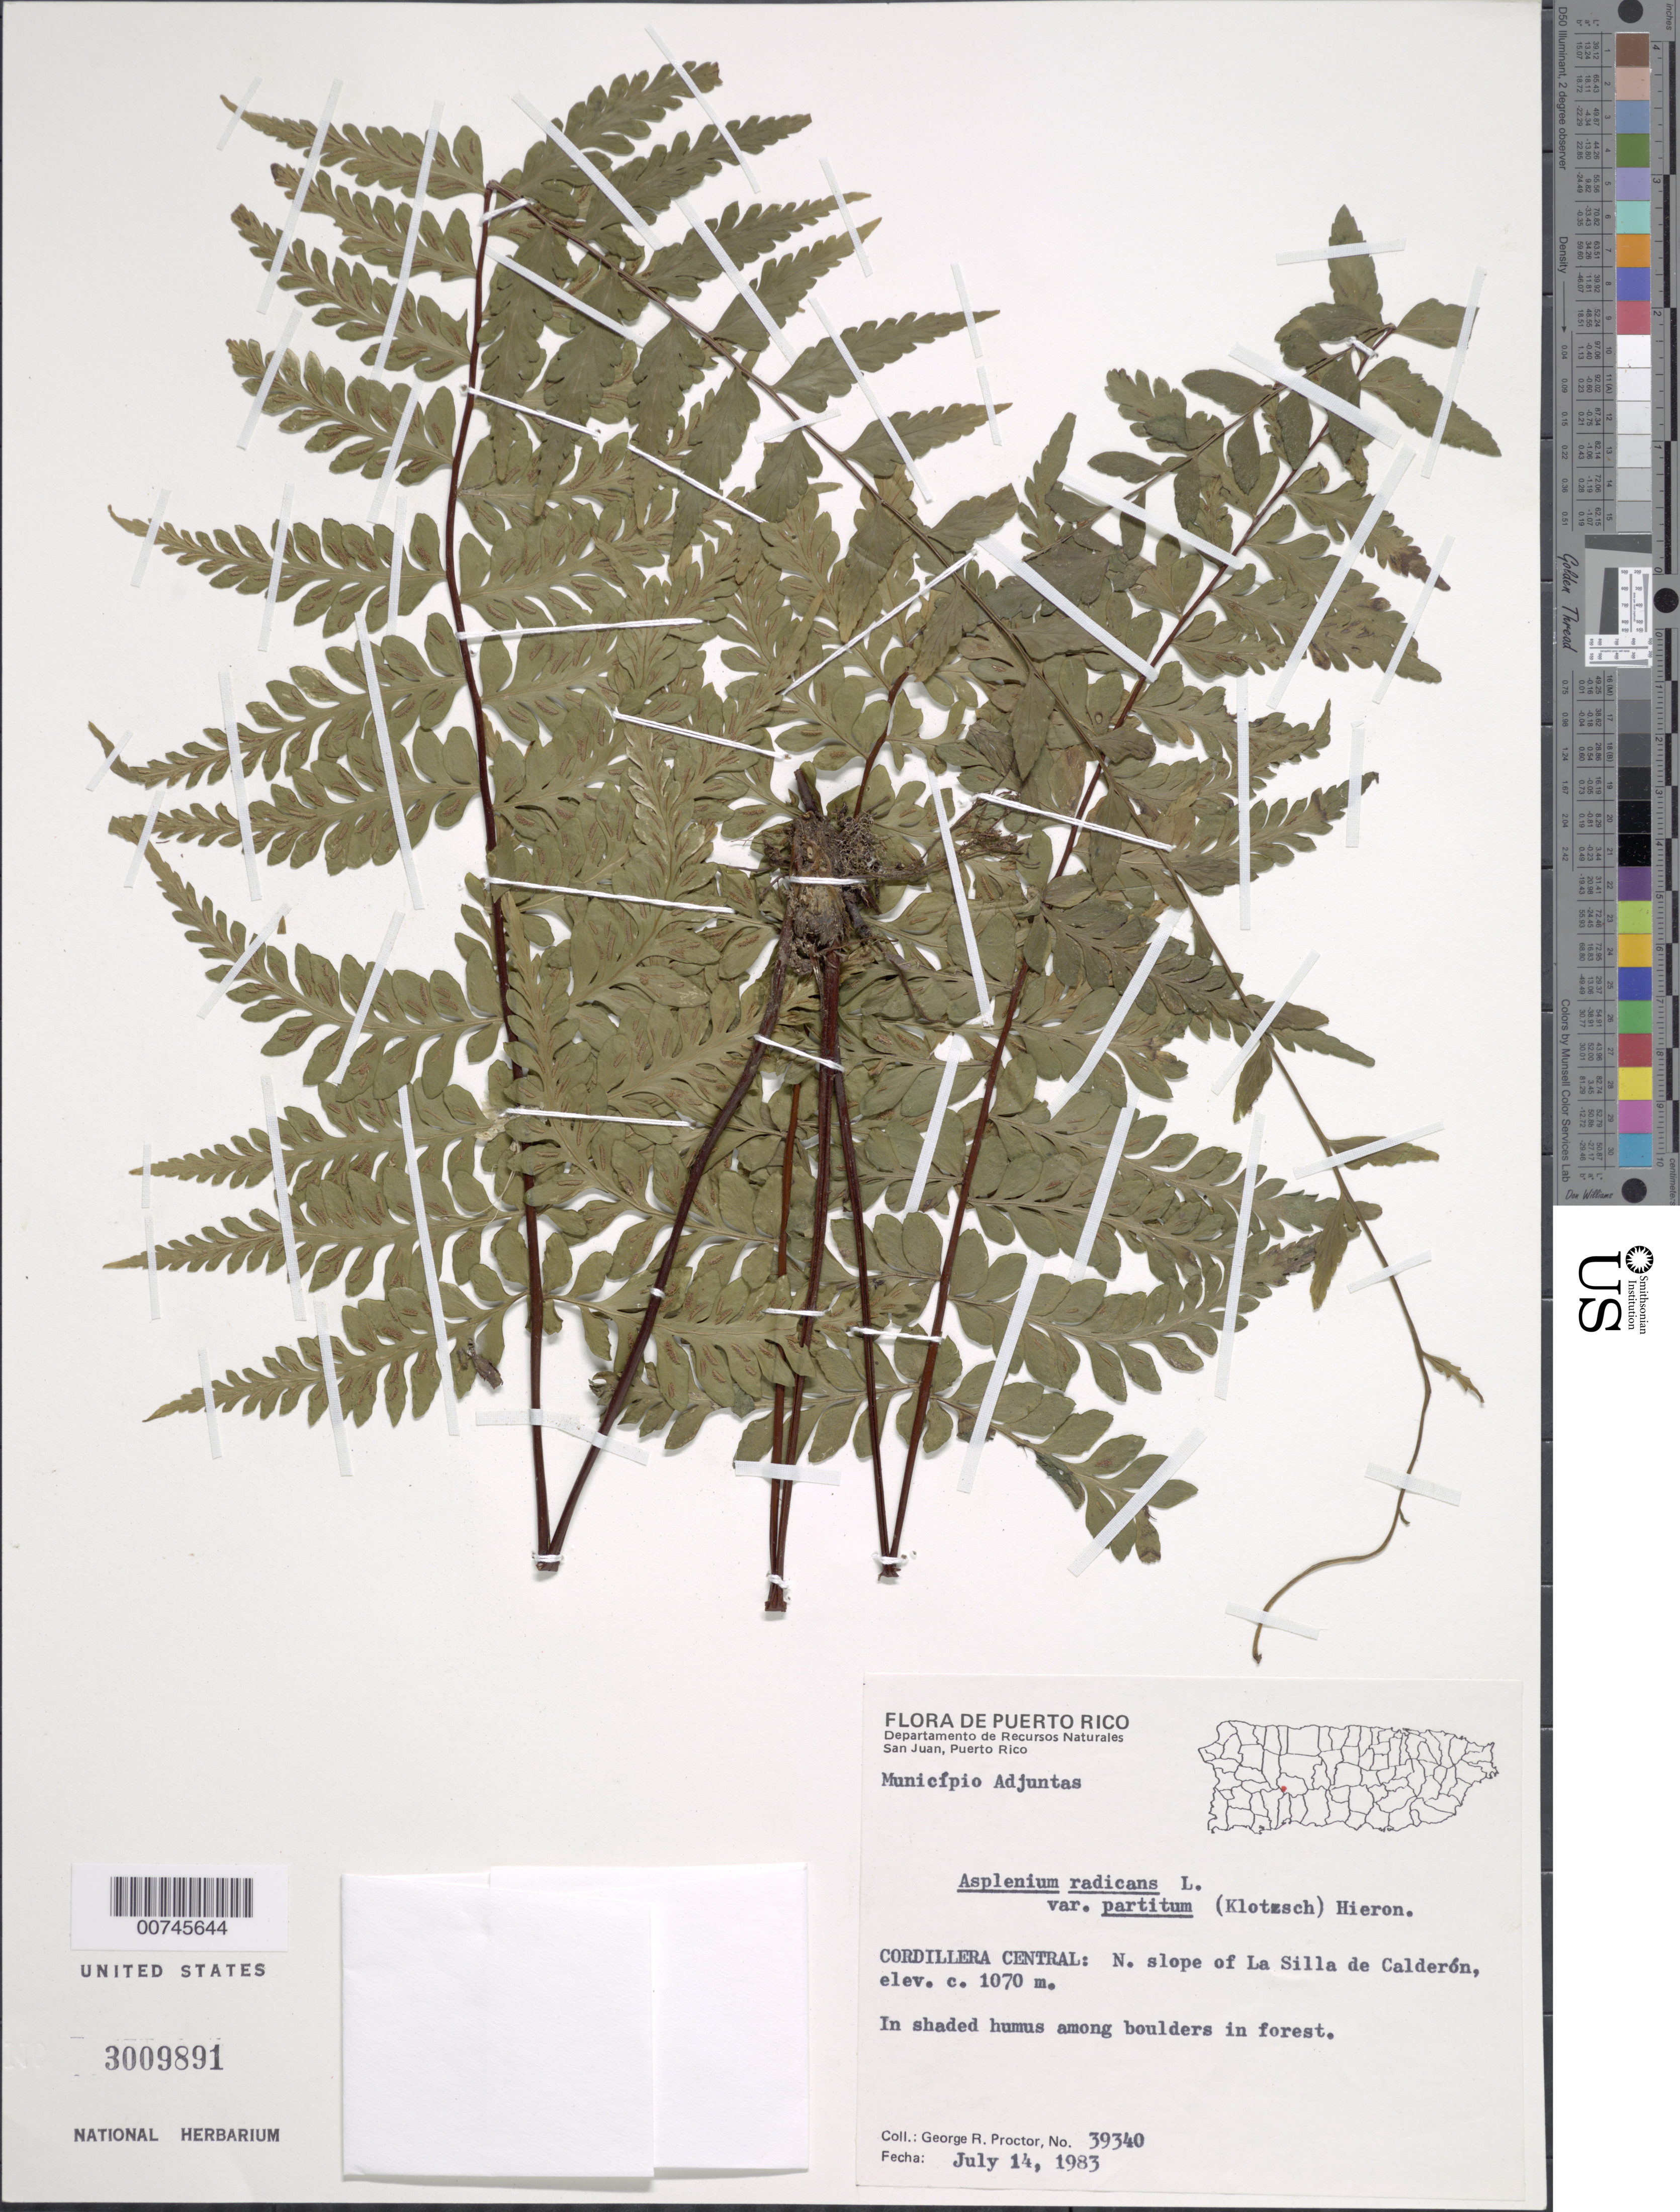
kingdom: Plantae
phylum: Tracheophyta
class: Polypodiopsida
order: Polypodiales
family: Aspleniaceae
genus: Asplenium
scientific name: Asplenium radicans var. radicans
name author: L.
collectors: G. R. Proctor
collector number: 39340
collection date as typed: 14 Jul 1983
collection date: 1983-07-14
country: Puerto Rico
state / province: Adjuntas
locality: Cordillera Central: N slope of La Silla de Calderón, Municipio Adjuntas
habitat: In shaded humus among boulders in forest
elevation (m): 1070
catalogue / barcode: US 3009891